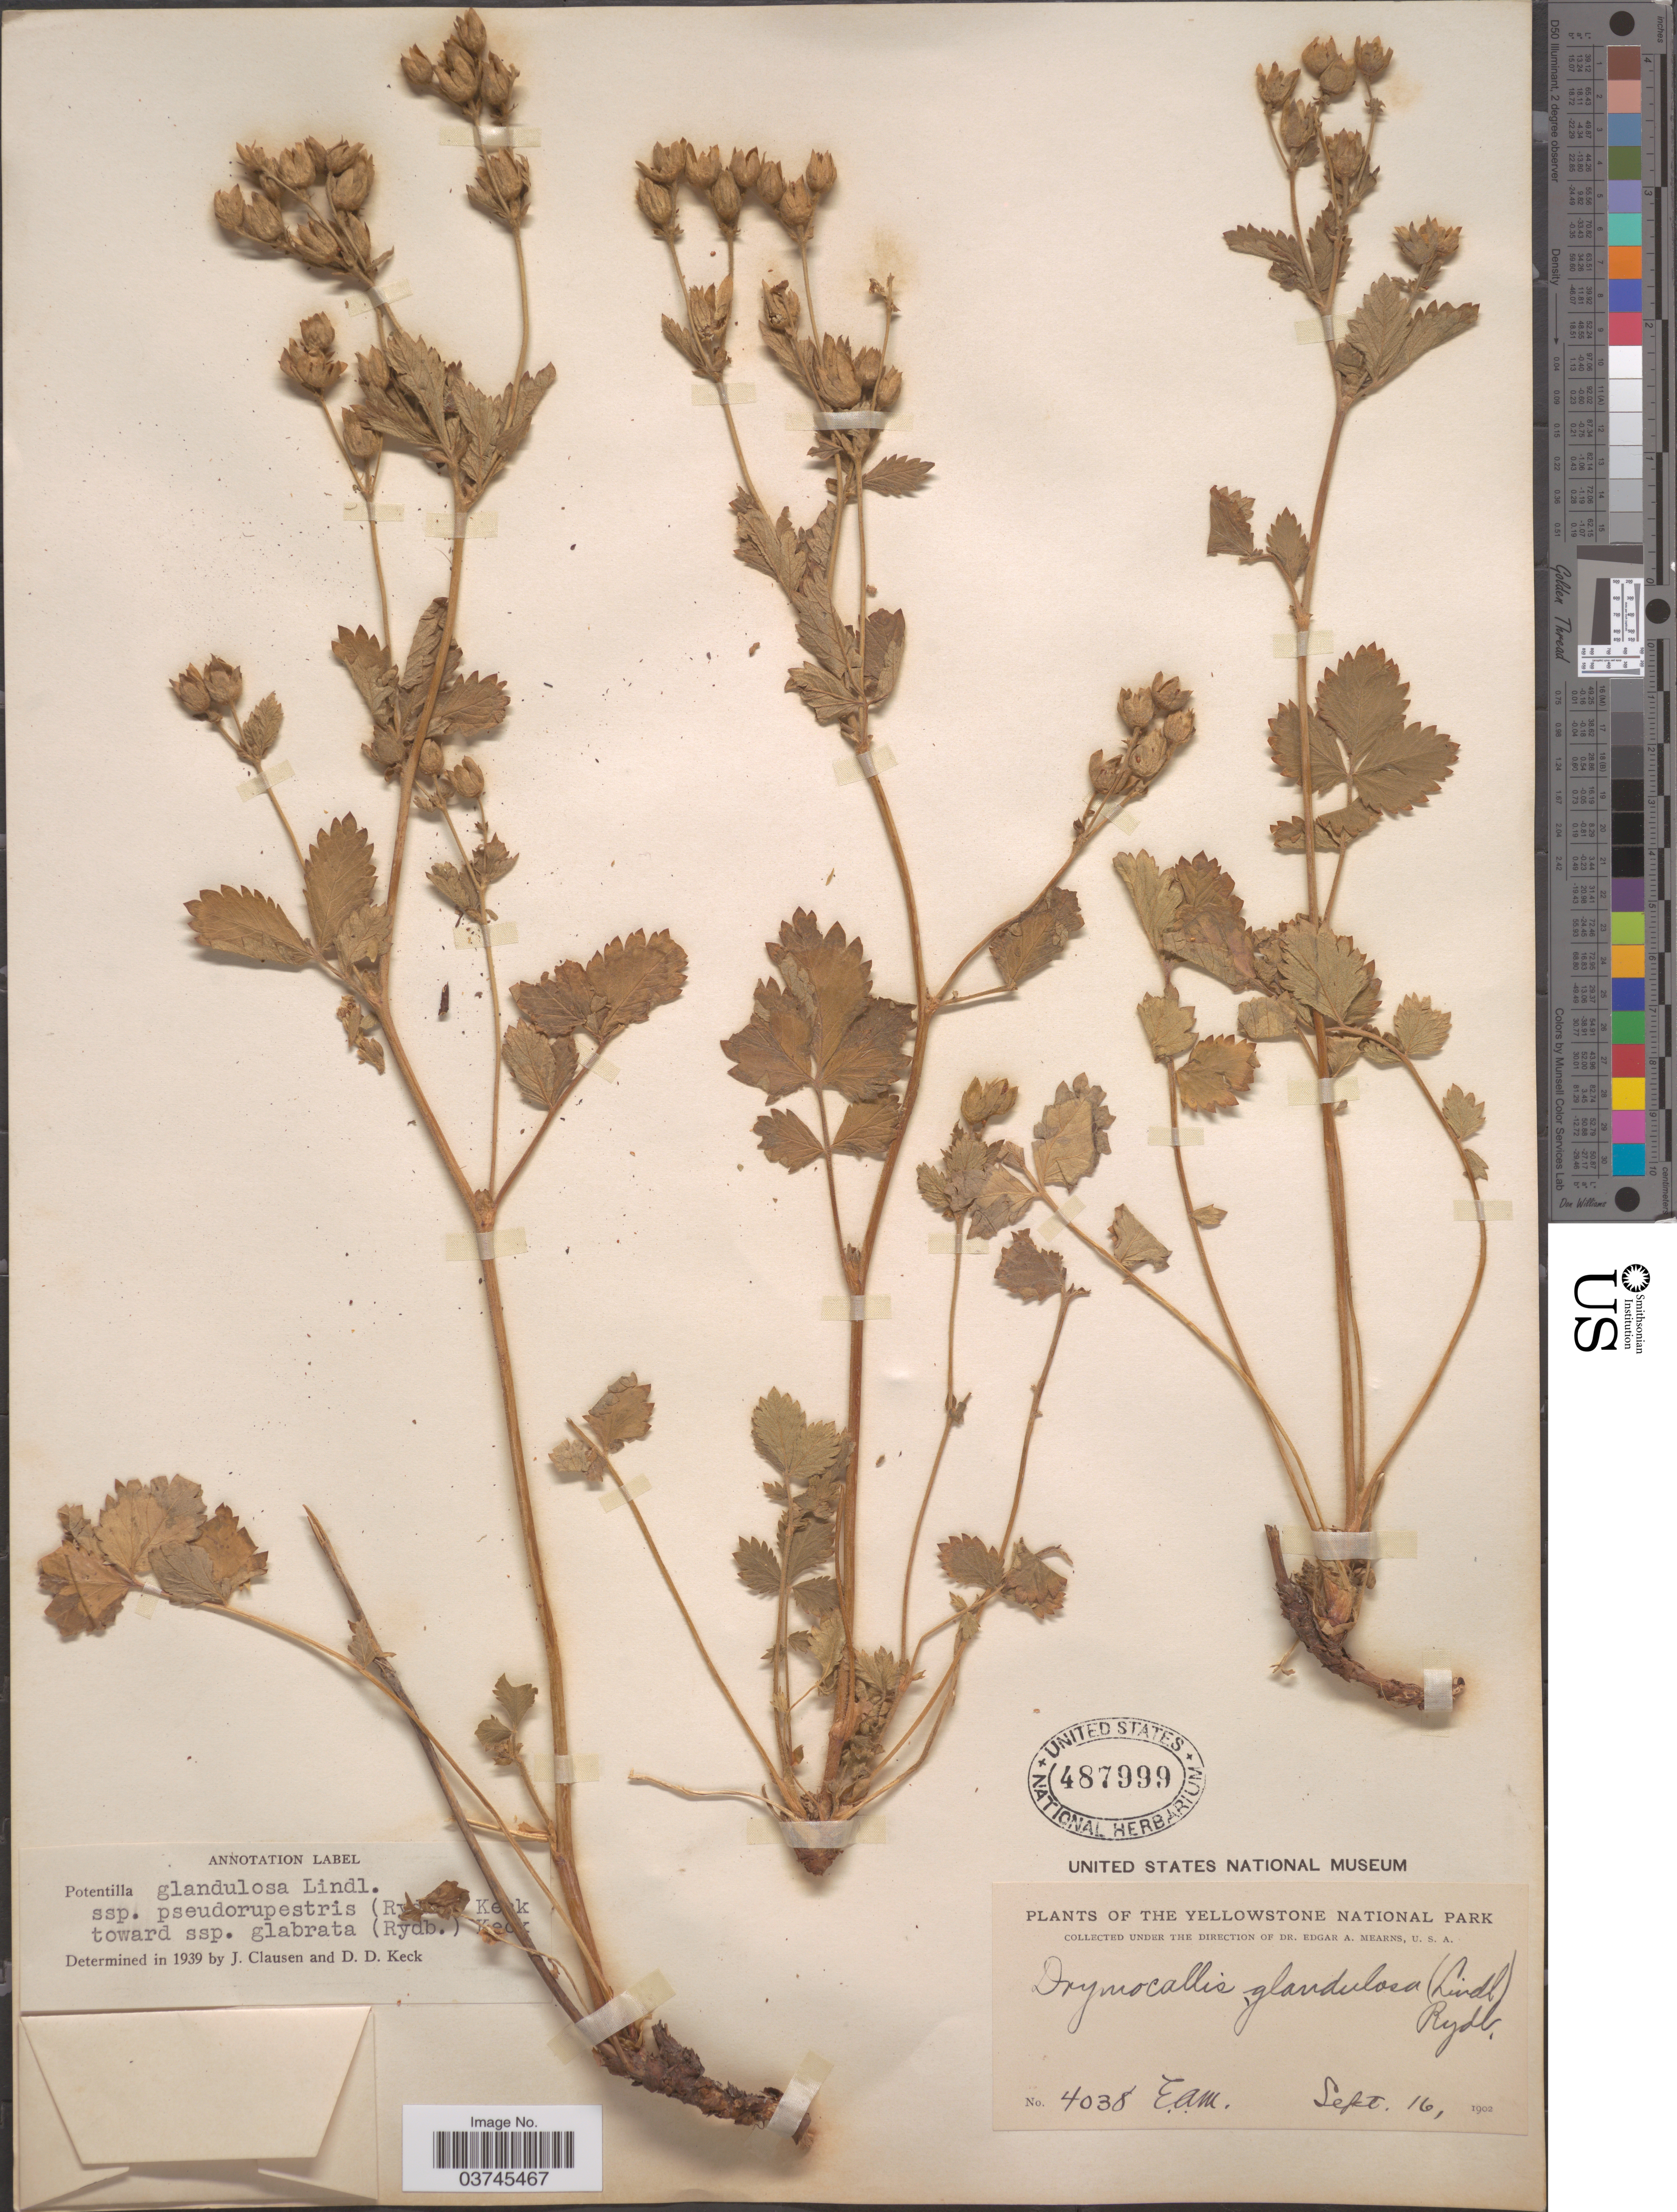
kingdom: Plantae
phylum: Tracheophyta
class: Magnoliopsida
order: Rosales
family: Rosaceae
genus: Drymocallis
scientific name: Drymocallis sp.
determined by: Strong, Mark T., (BOT), Smithsonian Institution - National Museum of Natural History (UNITED STATES)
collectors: E. A. Mearns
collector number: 4038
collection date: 1902-09-16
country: United States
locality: The Yellowstone National Park.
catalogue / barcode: US 487999